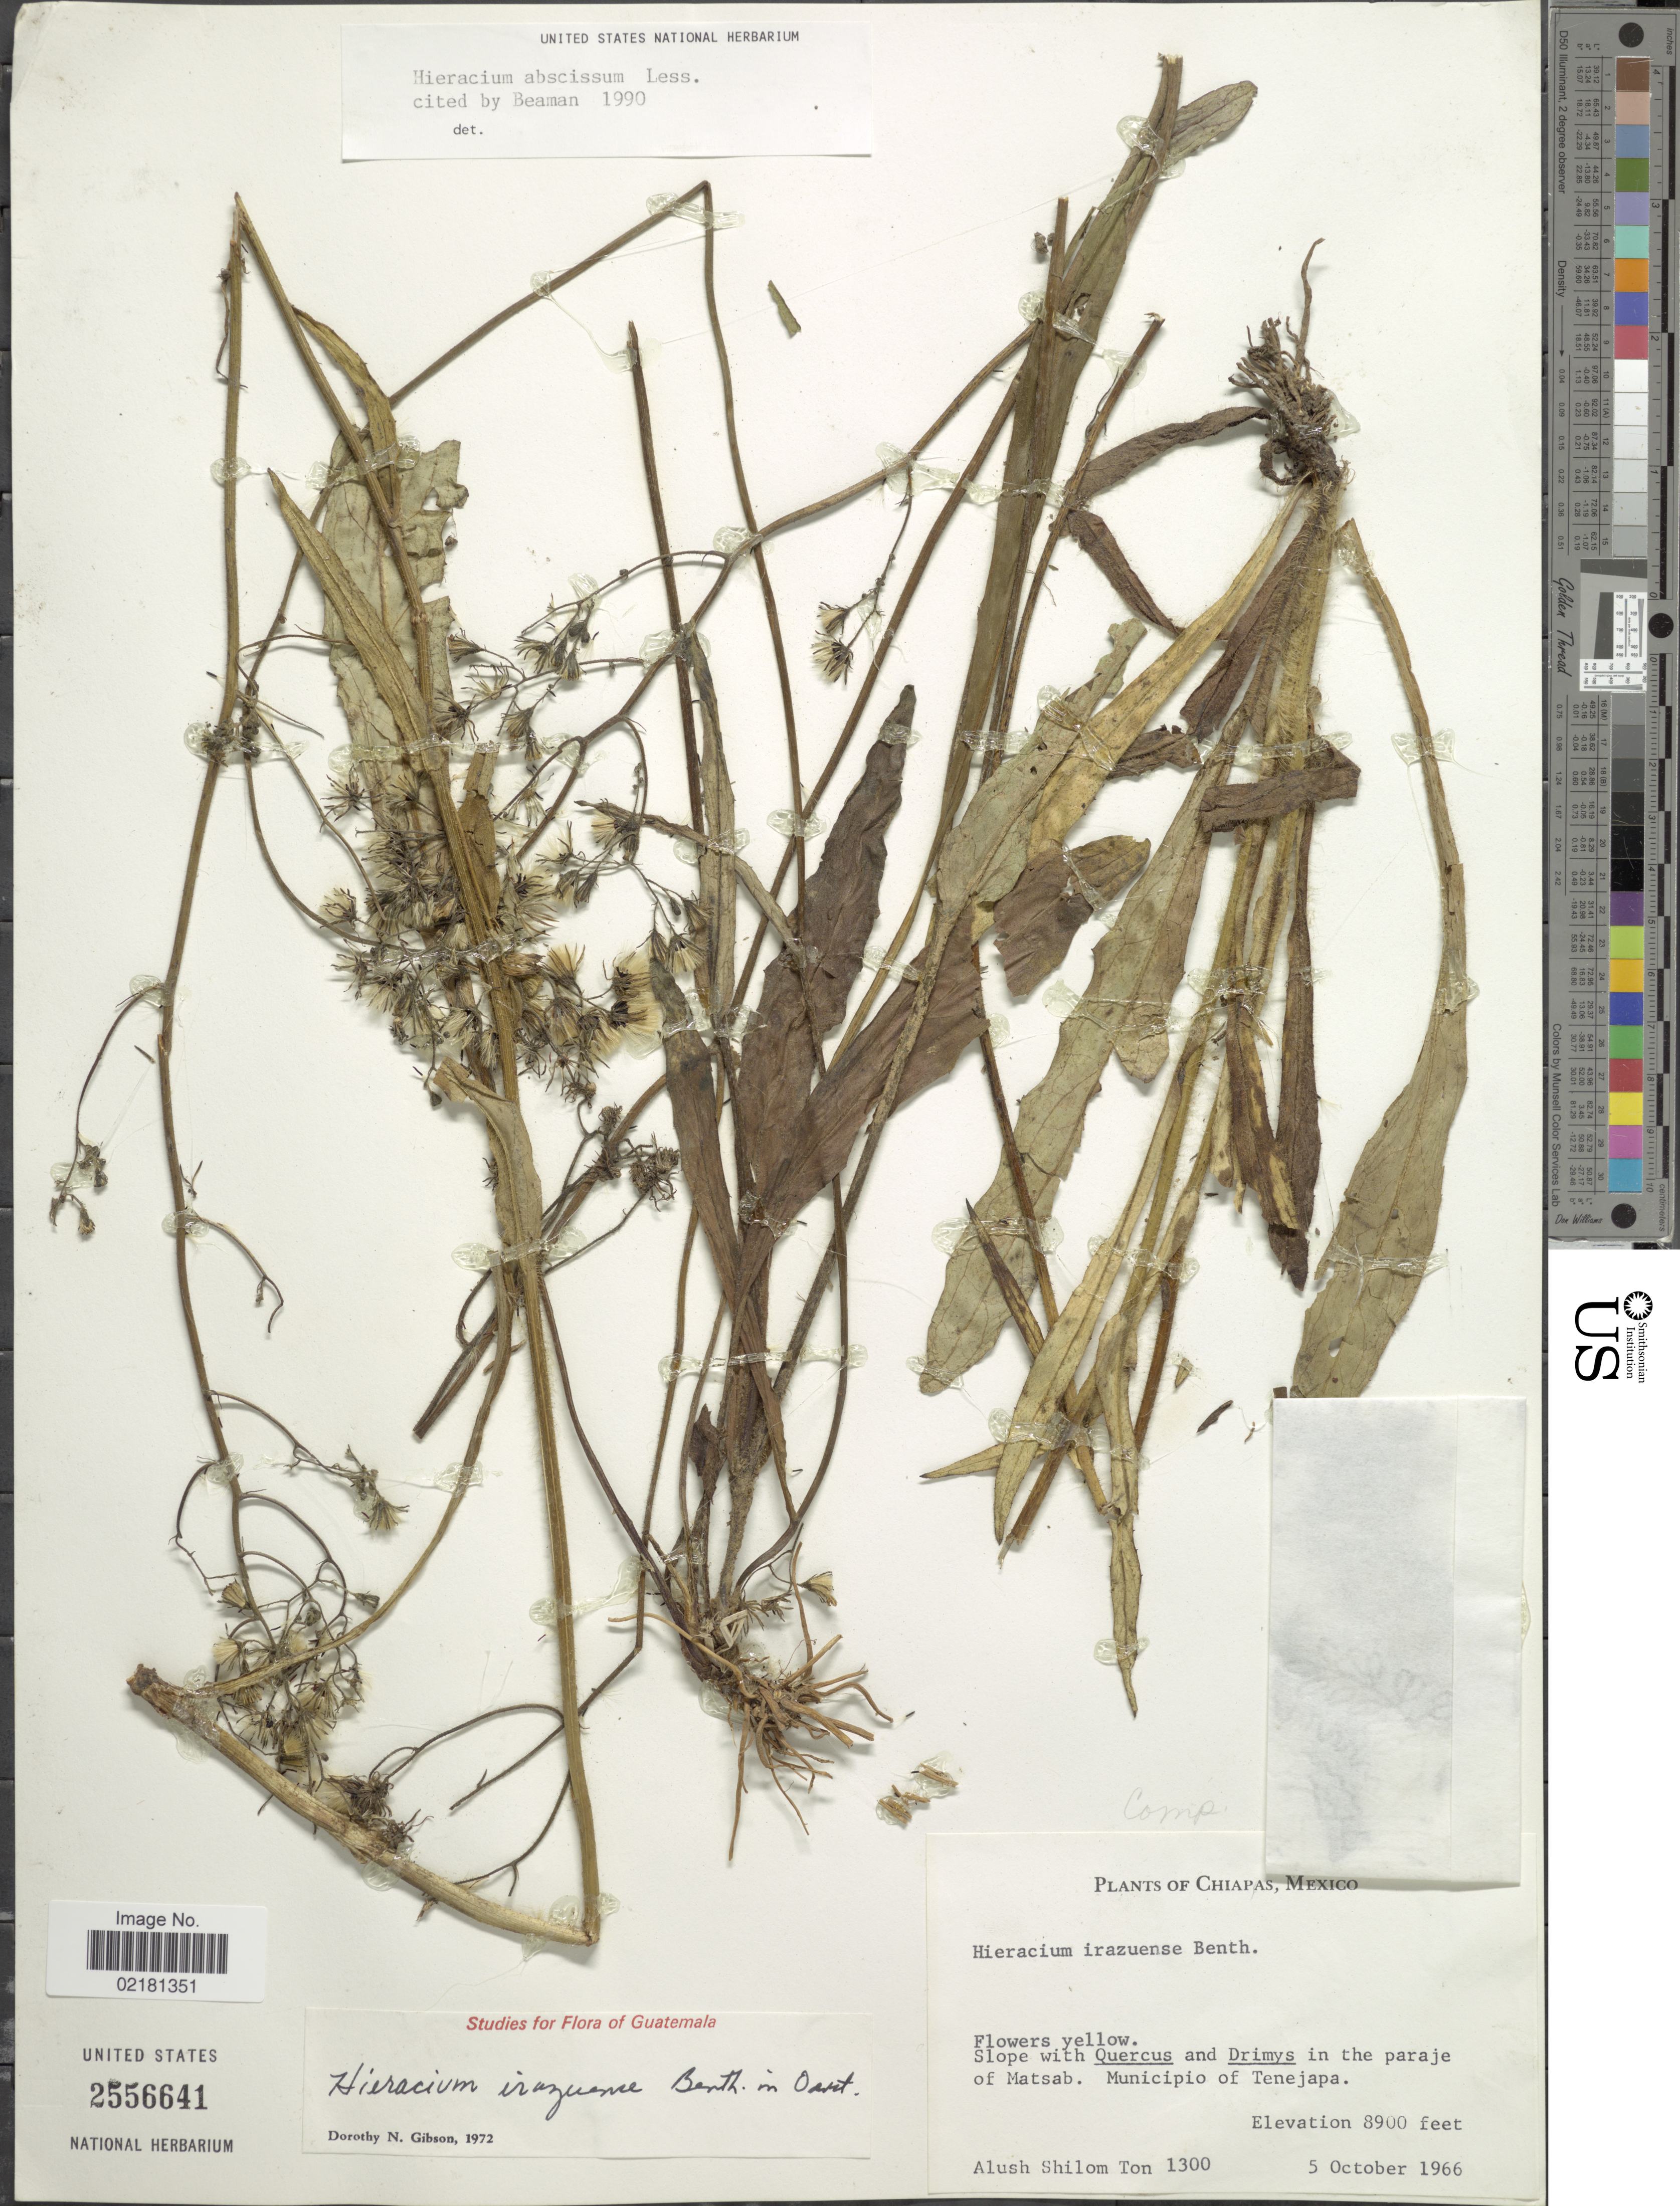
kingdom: Plantae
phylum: Tracheophyta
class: Magnoliopsida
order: Asterales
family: Asteraceae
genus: Hieracium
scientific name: Hieracium abscissum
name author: Less.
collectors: A. M. Ton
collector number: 1300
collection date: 1966-10-05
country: Mexico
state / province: Chiapas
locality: Slope in the paraje of Matsab, Municipio of Tenejapa.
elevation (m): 2713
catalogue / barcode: US 2556641